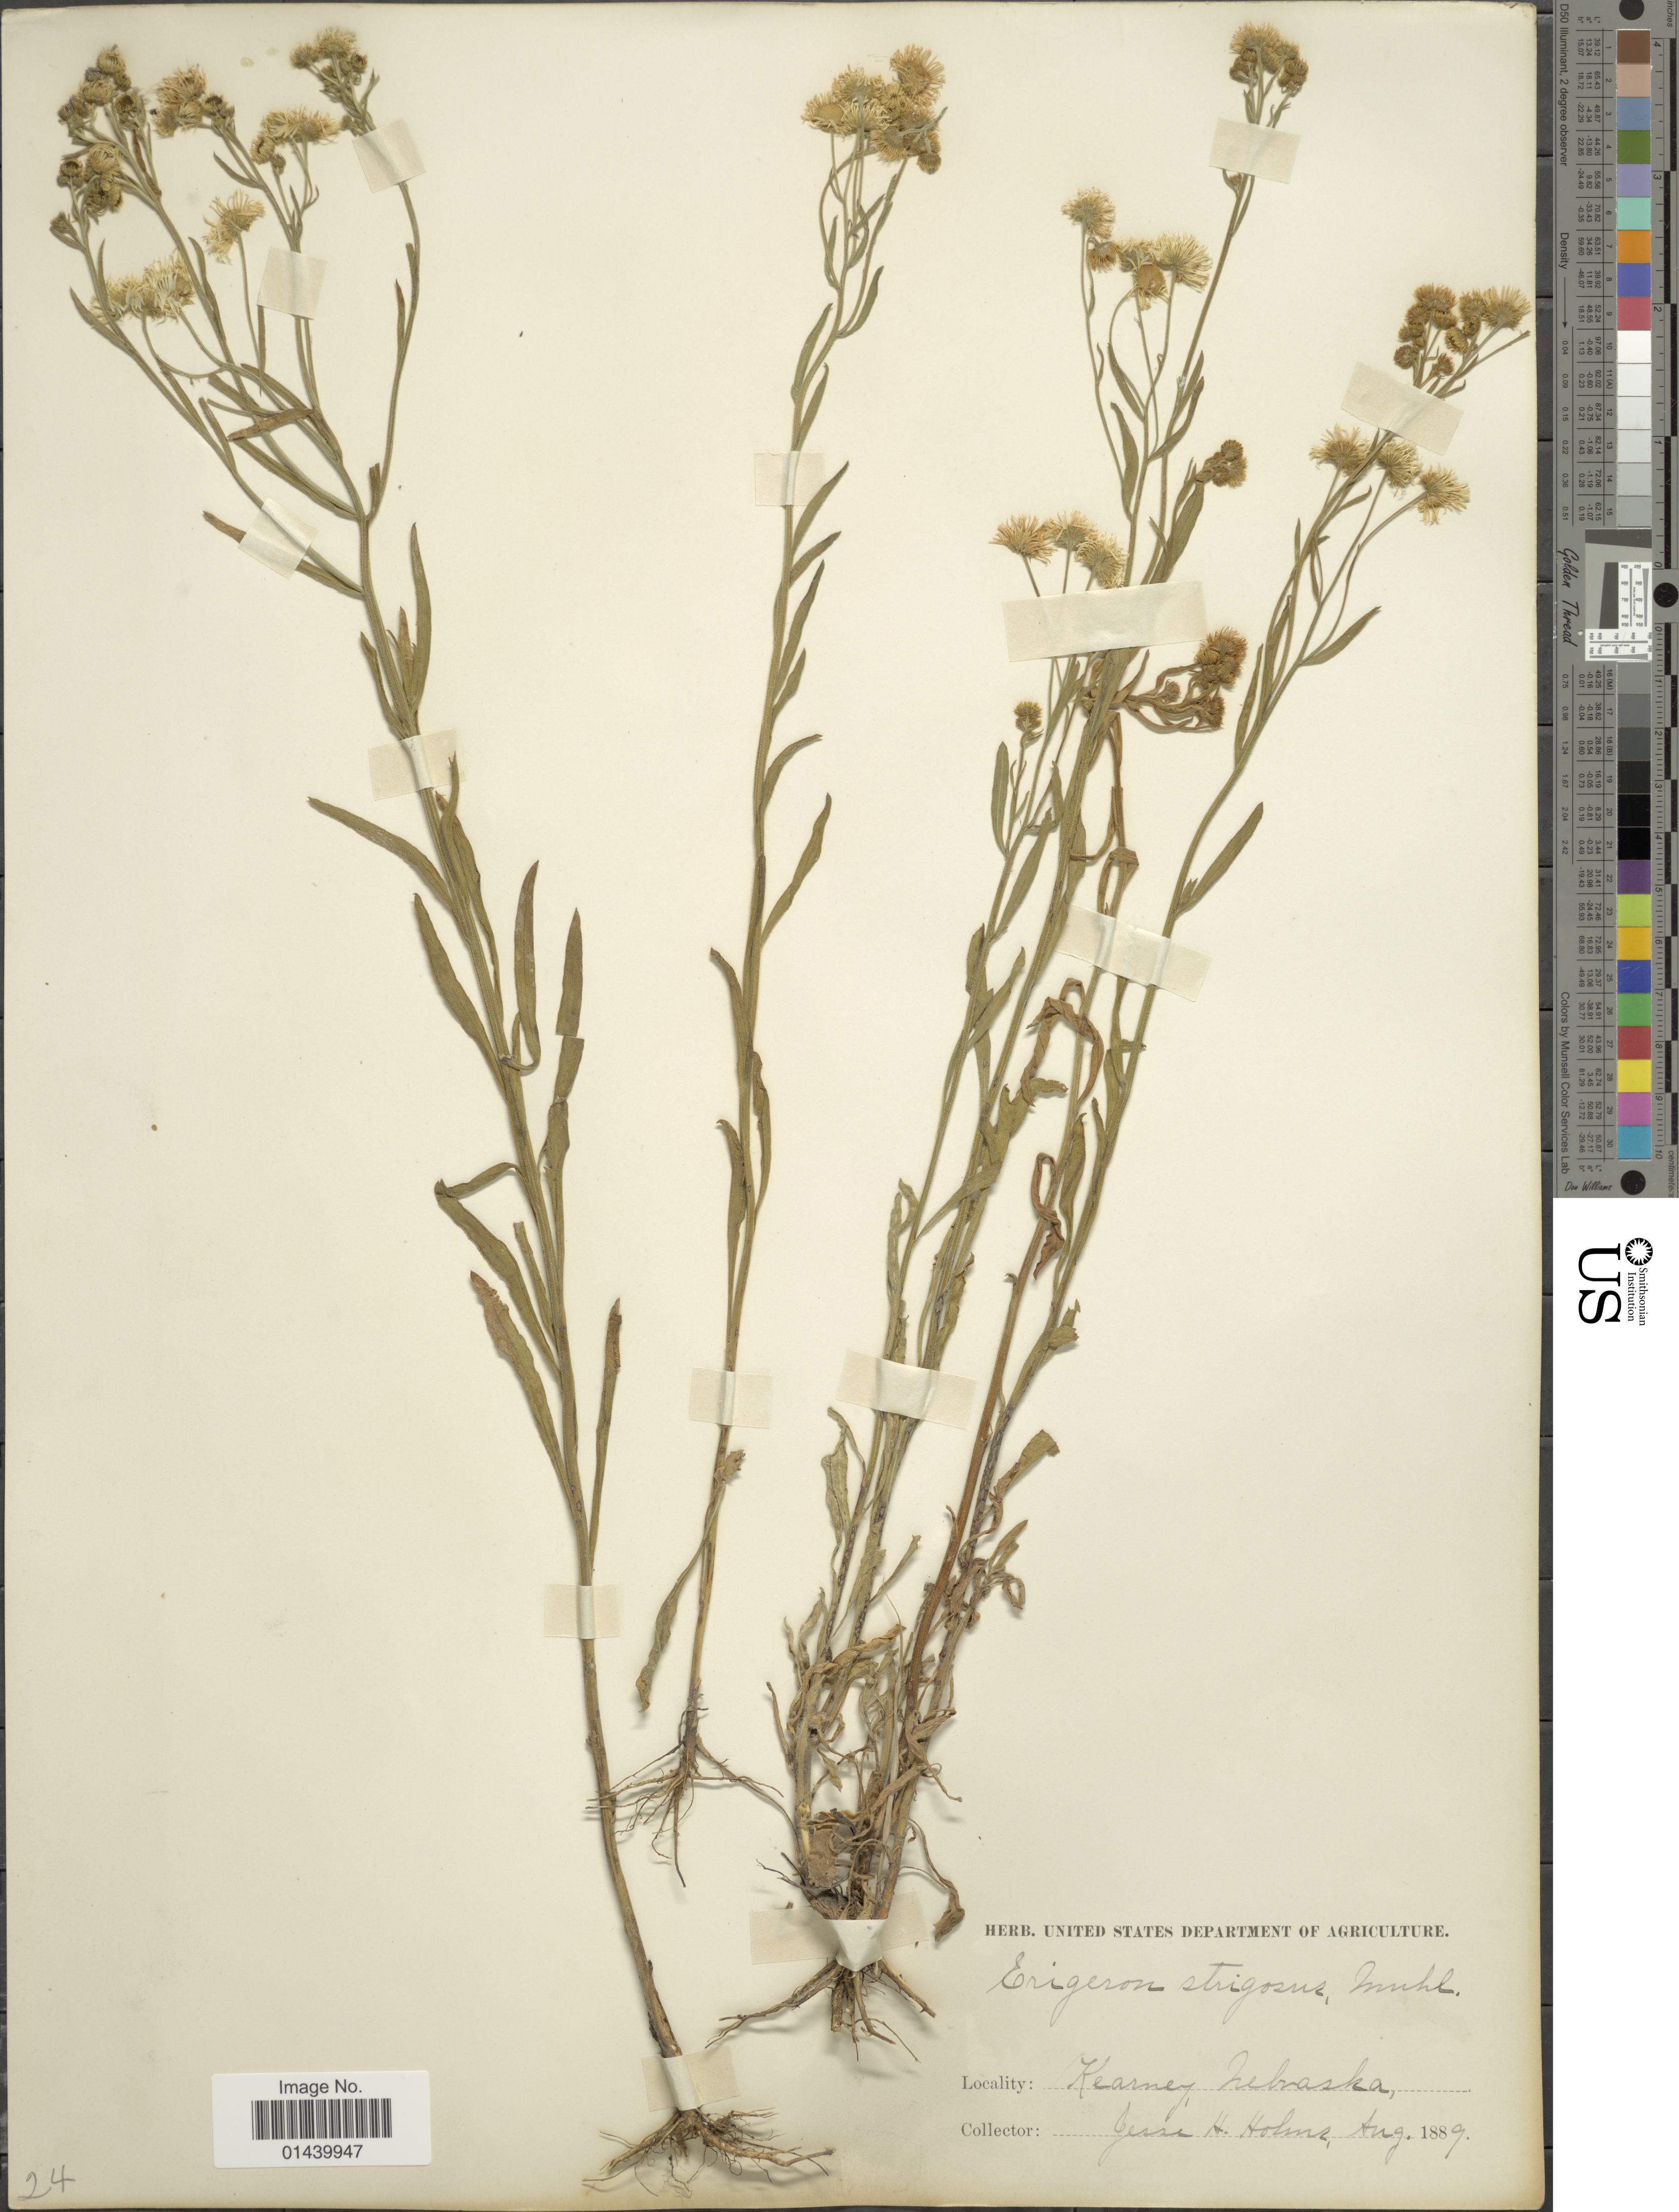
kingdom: Plantae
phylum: Tracheophyta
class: Magnoliopsida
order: Asterales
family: Asteraceae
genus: Erigeron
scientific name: Erigeron strigosus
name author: Muhl. ex Willd.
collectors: J. H. Holms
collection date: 1889-08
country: United States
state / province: Nebraska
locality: Kearney.